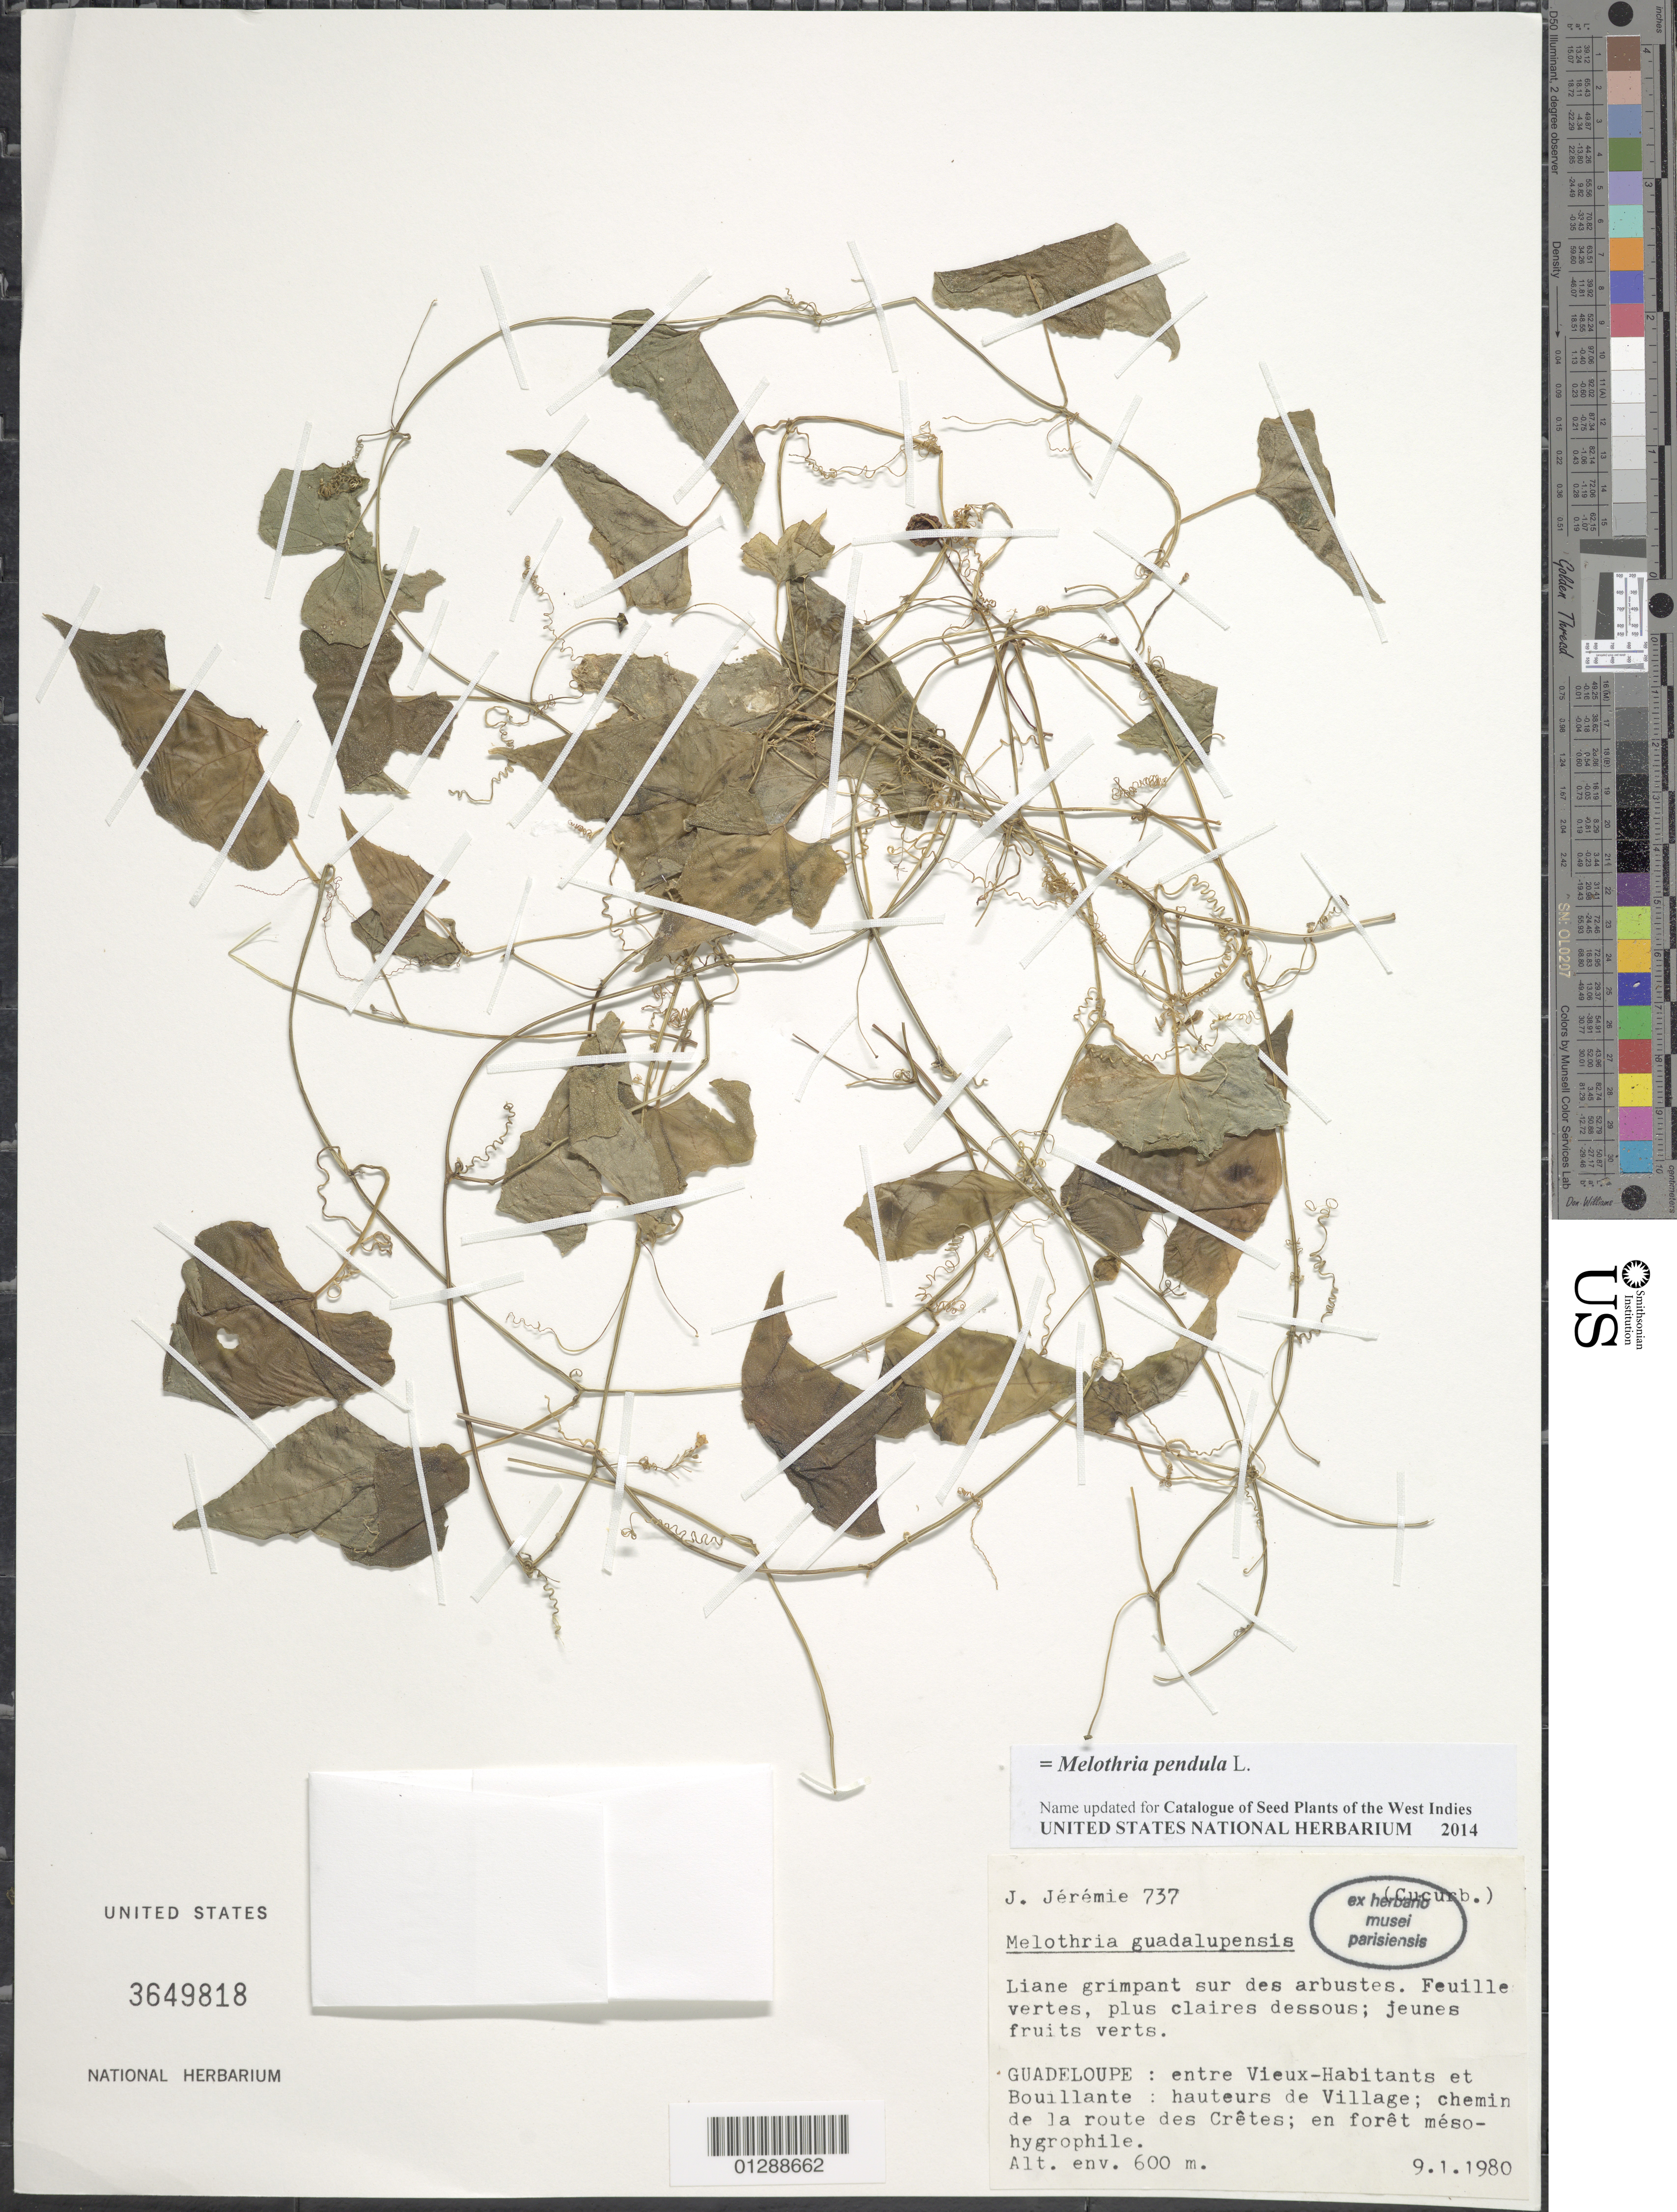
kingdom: Plantae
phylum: Tracheophyta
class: Magnoliopsida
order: Cucurbitales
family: Cucurbitaceae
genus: Melothria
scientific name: Melothria pendula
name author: L.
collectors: J. Jérémie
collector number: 737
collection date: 1980-01-09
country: Guadeloupe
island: Basse-Terre I.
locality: Entre Vieux-Habitants et Bouillante, hauteurs de Village; chemin de la route des Crêtes.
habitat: En forêt mésohygrophile.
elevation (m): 600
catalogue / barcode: US 3649818